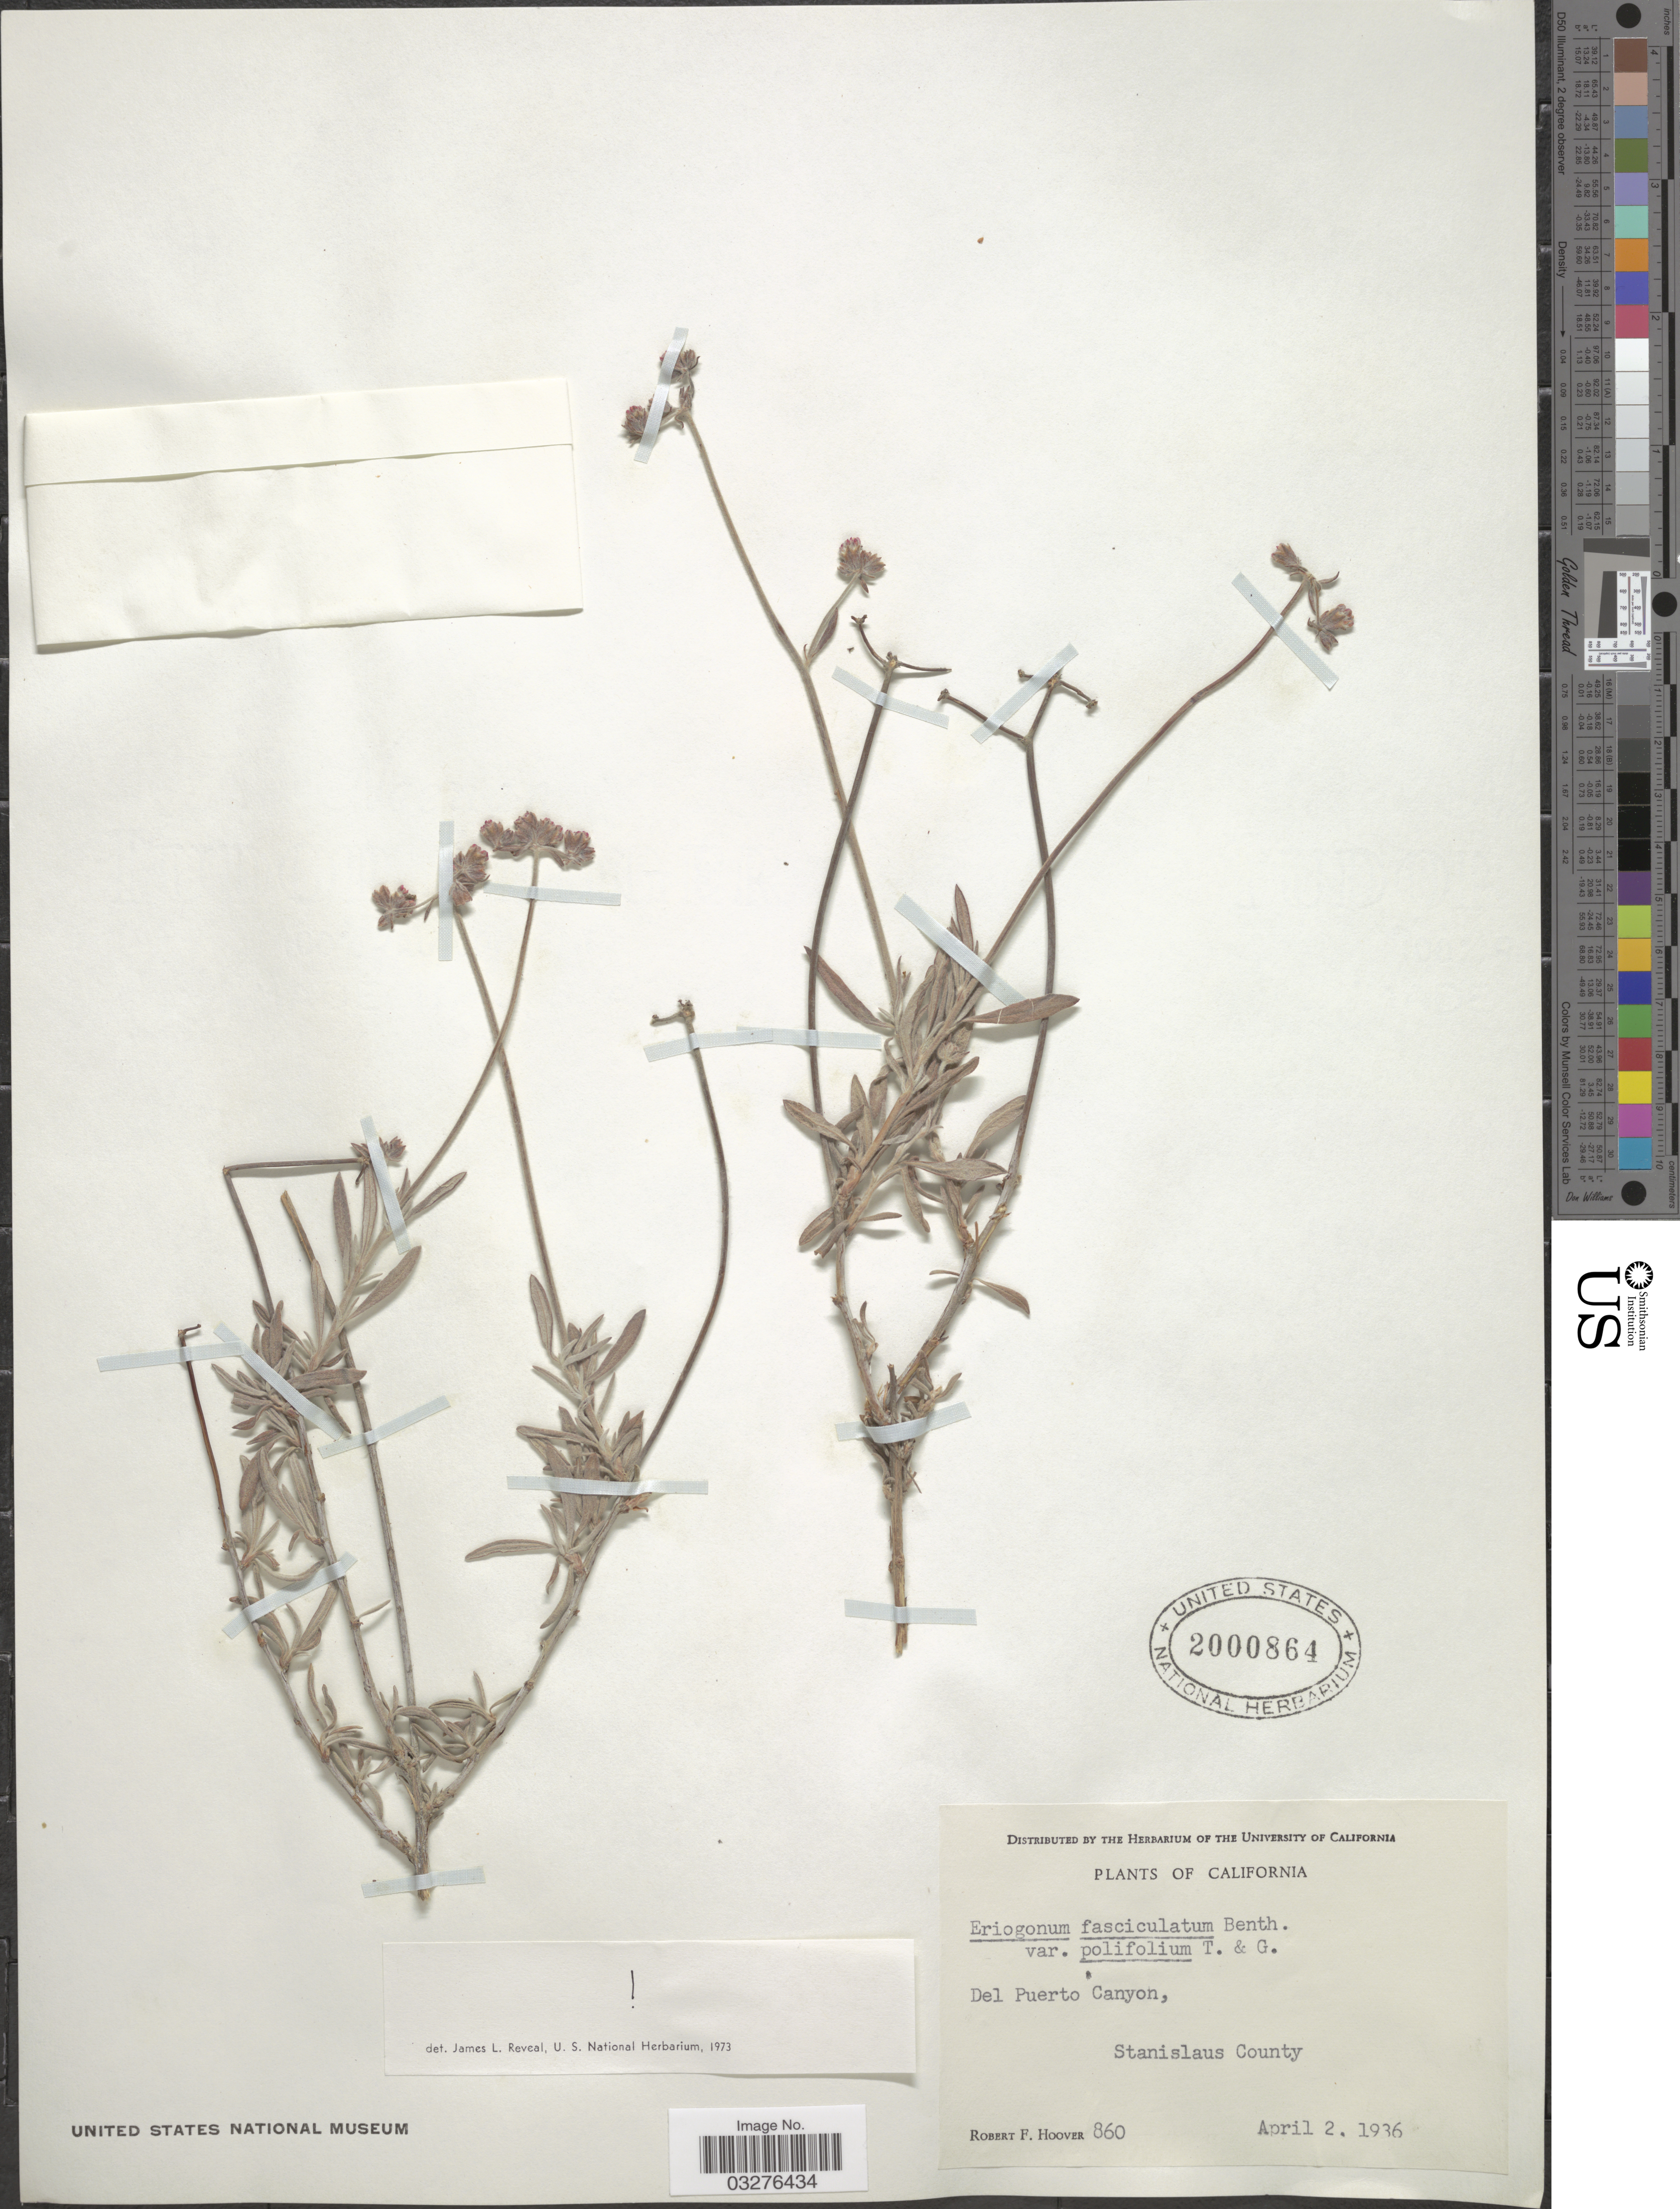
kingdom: Plantae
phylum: Tracheophyta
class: Magnoliopsida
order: Caryophyllales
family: Polygonaceae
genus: Eriogonum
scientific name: Eriogonum fasciculatum var. polifolium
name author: (Benth.) Torr. & A. Gray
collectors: R. F. Hoover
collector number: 860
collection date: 1936-04-02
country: United States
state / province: California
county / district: Stanislaus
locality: Del Puerto Canyon, Stanislaus County.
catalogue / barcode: US 2000864